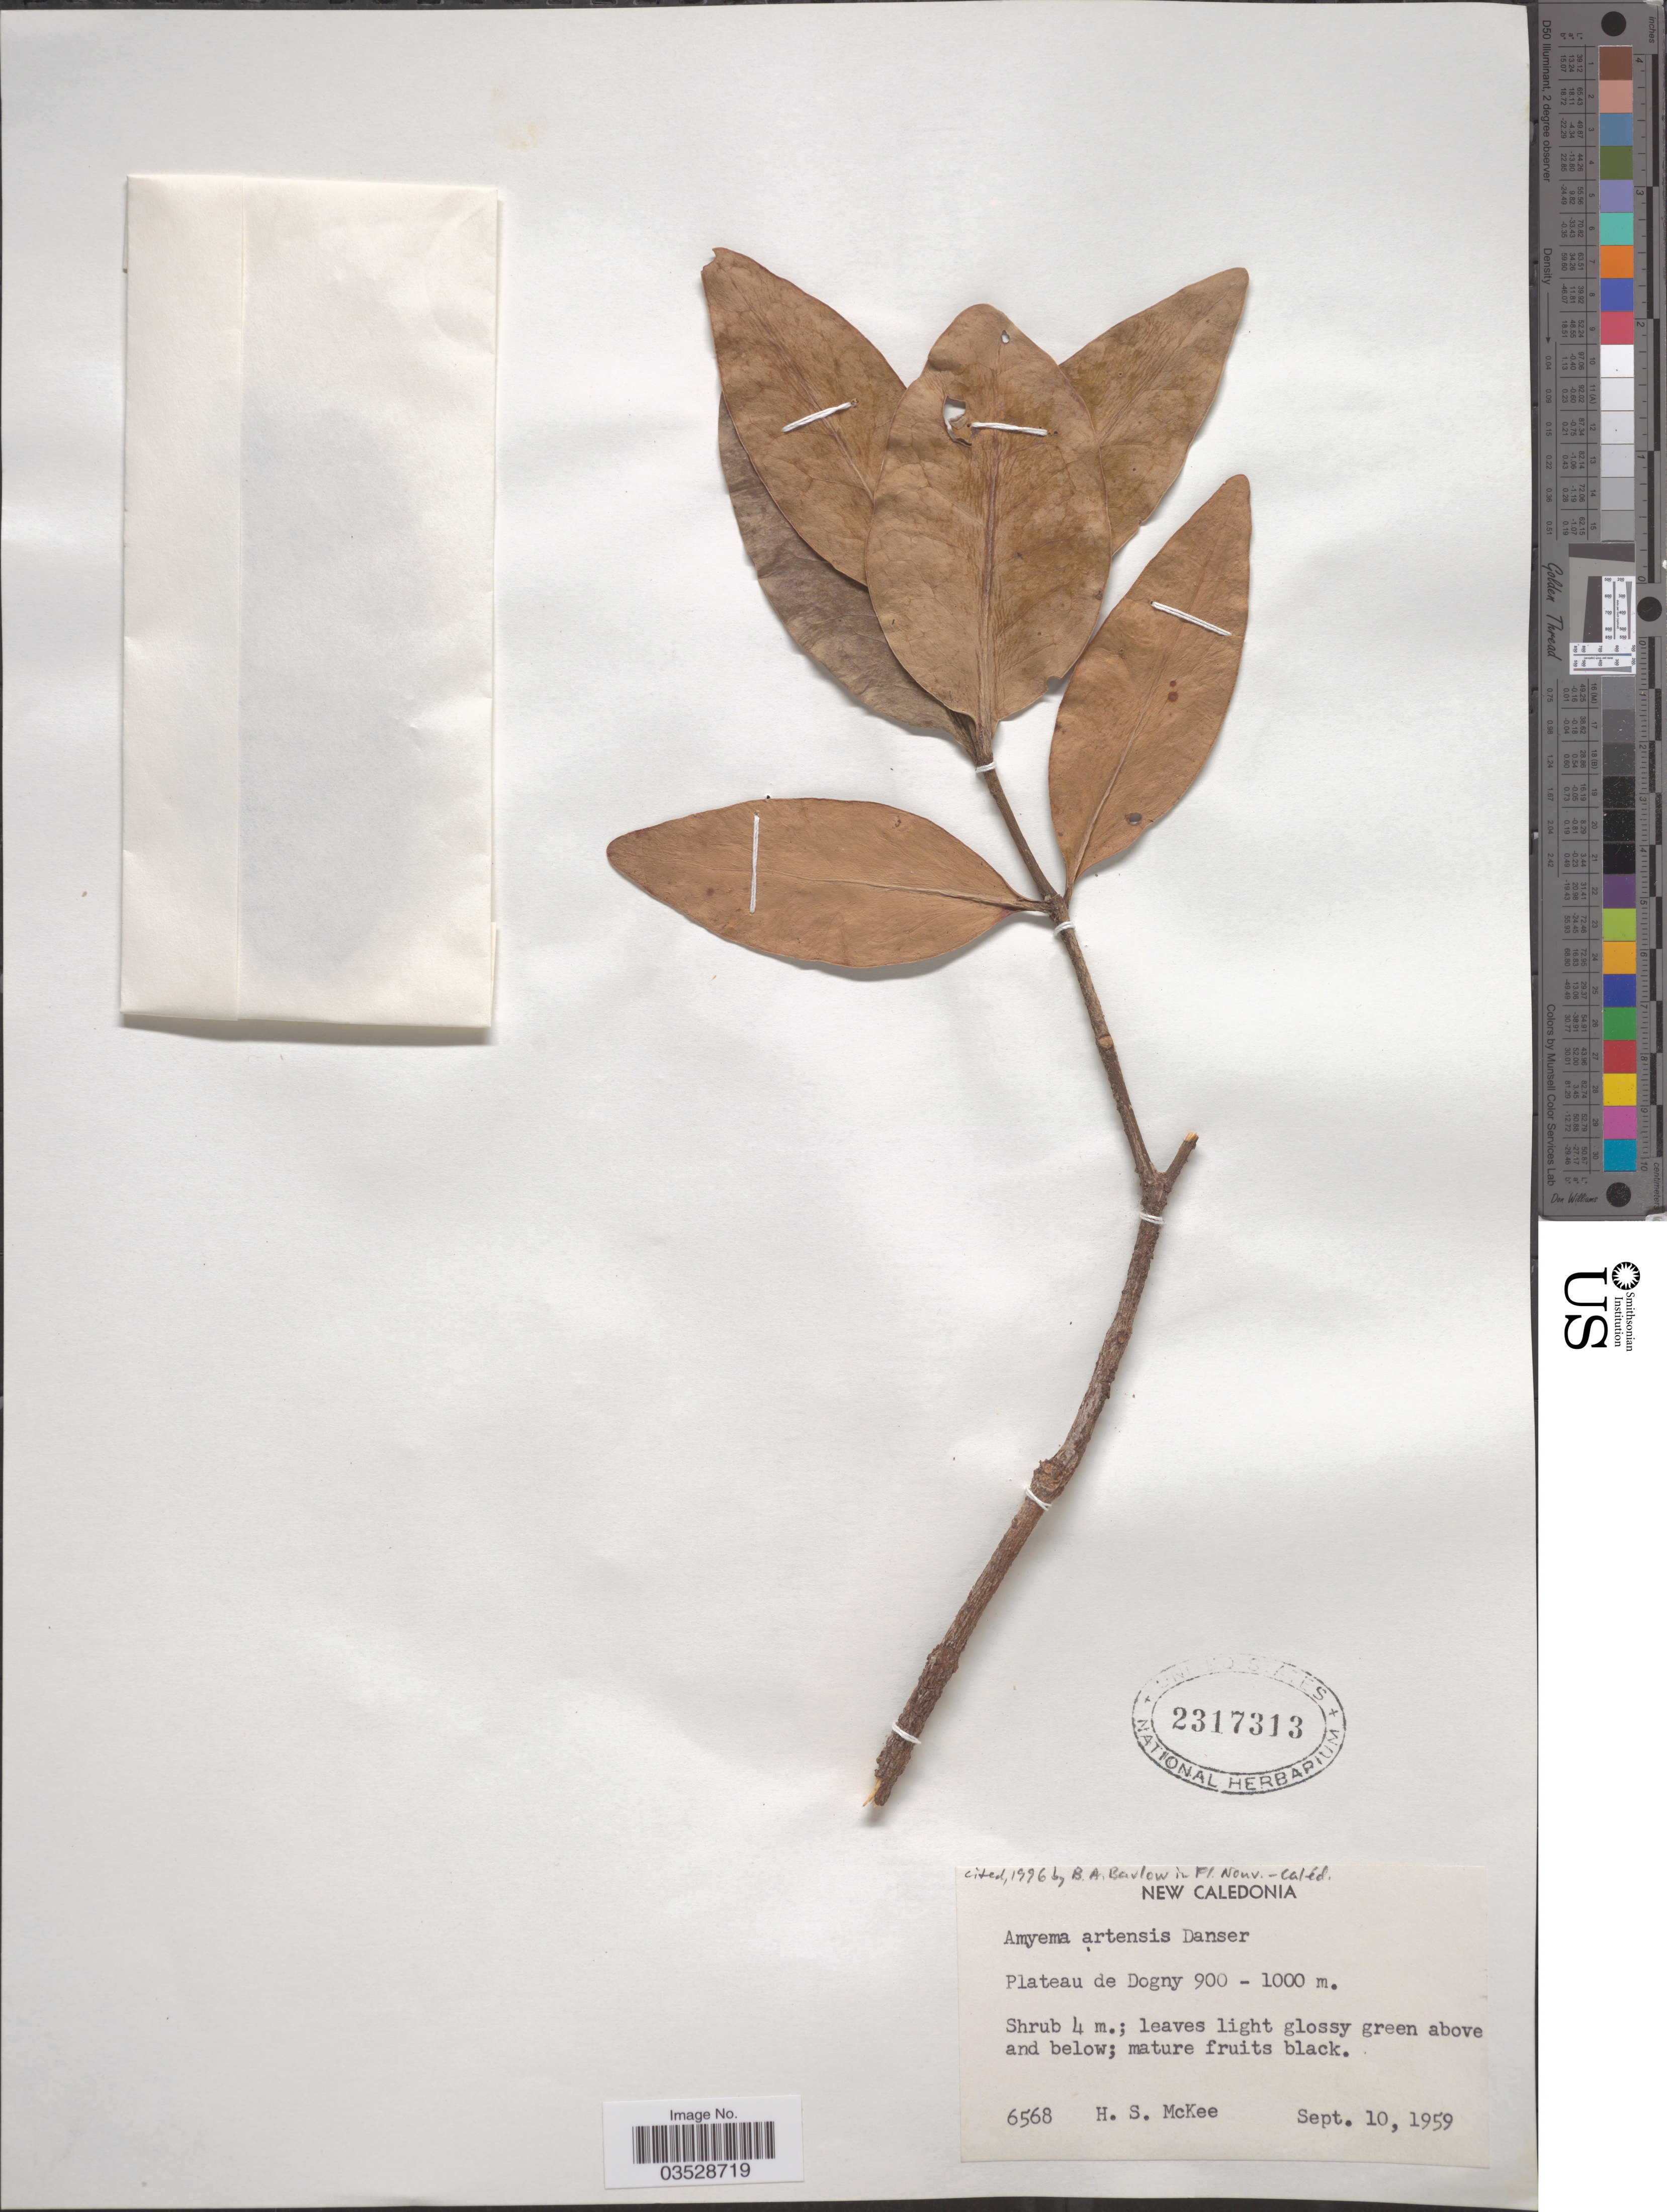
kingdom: Plantae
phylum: Tracheophyta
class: Magnoliopsida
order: Santalales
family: Loranthaceae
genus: Amyema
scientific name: Amyema artensis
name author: Danser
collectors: H. S. McKee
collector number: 6568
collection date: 1959-09-10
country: New Caledonia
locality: Plateau de Dogny.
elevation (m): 900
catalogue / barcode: US 2317313